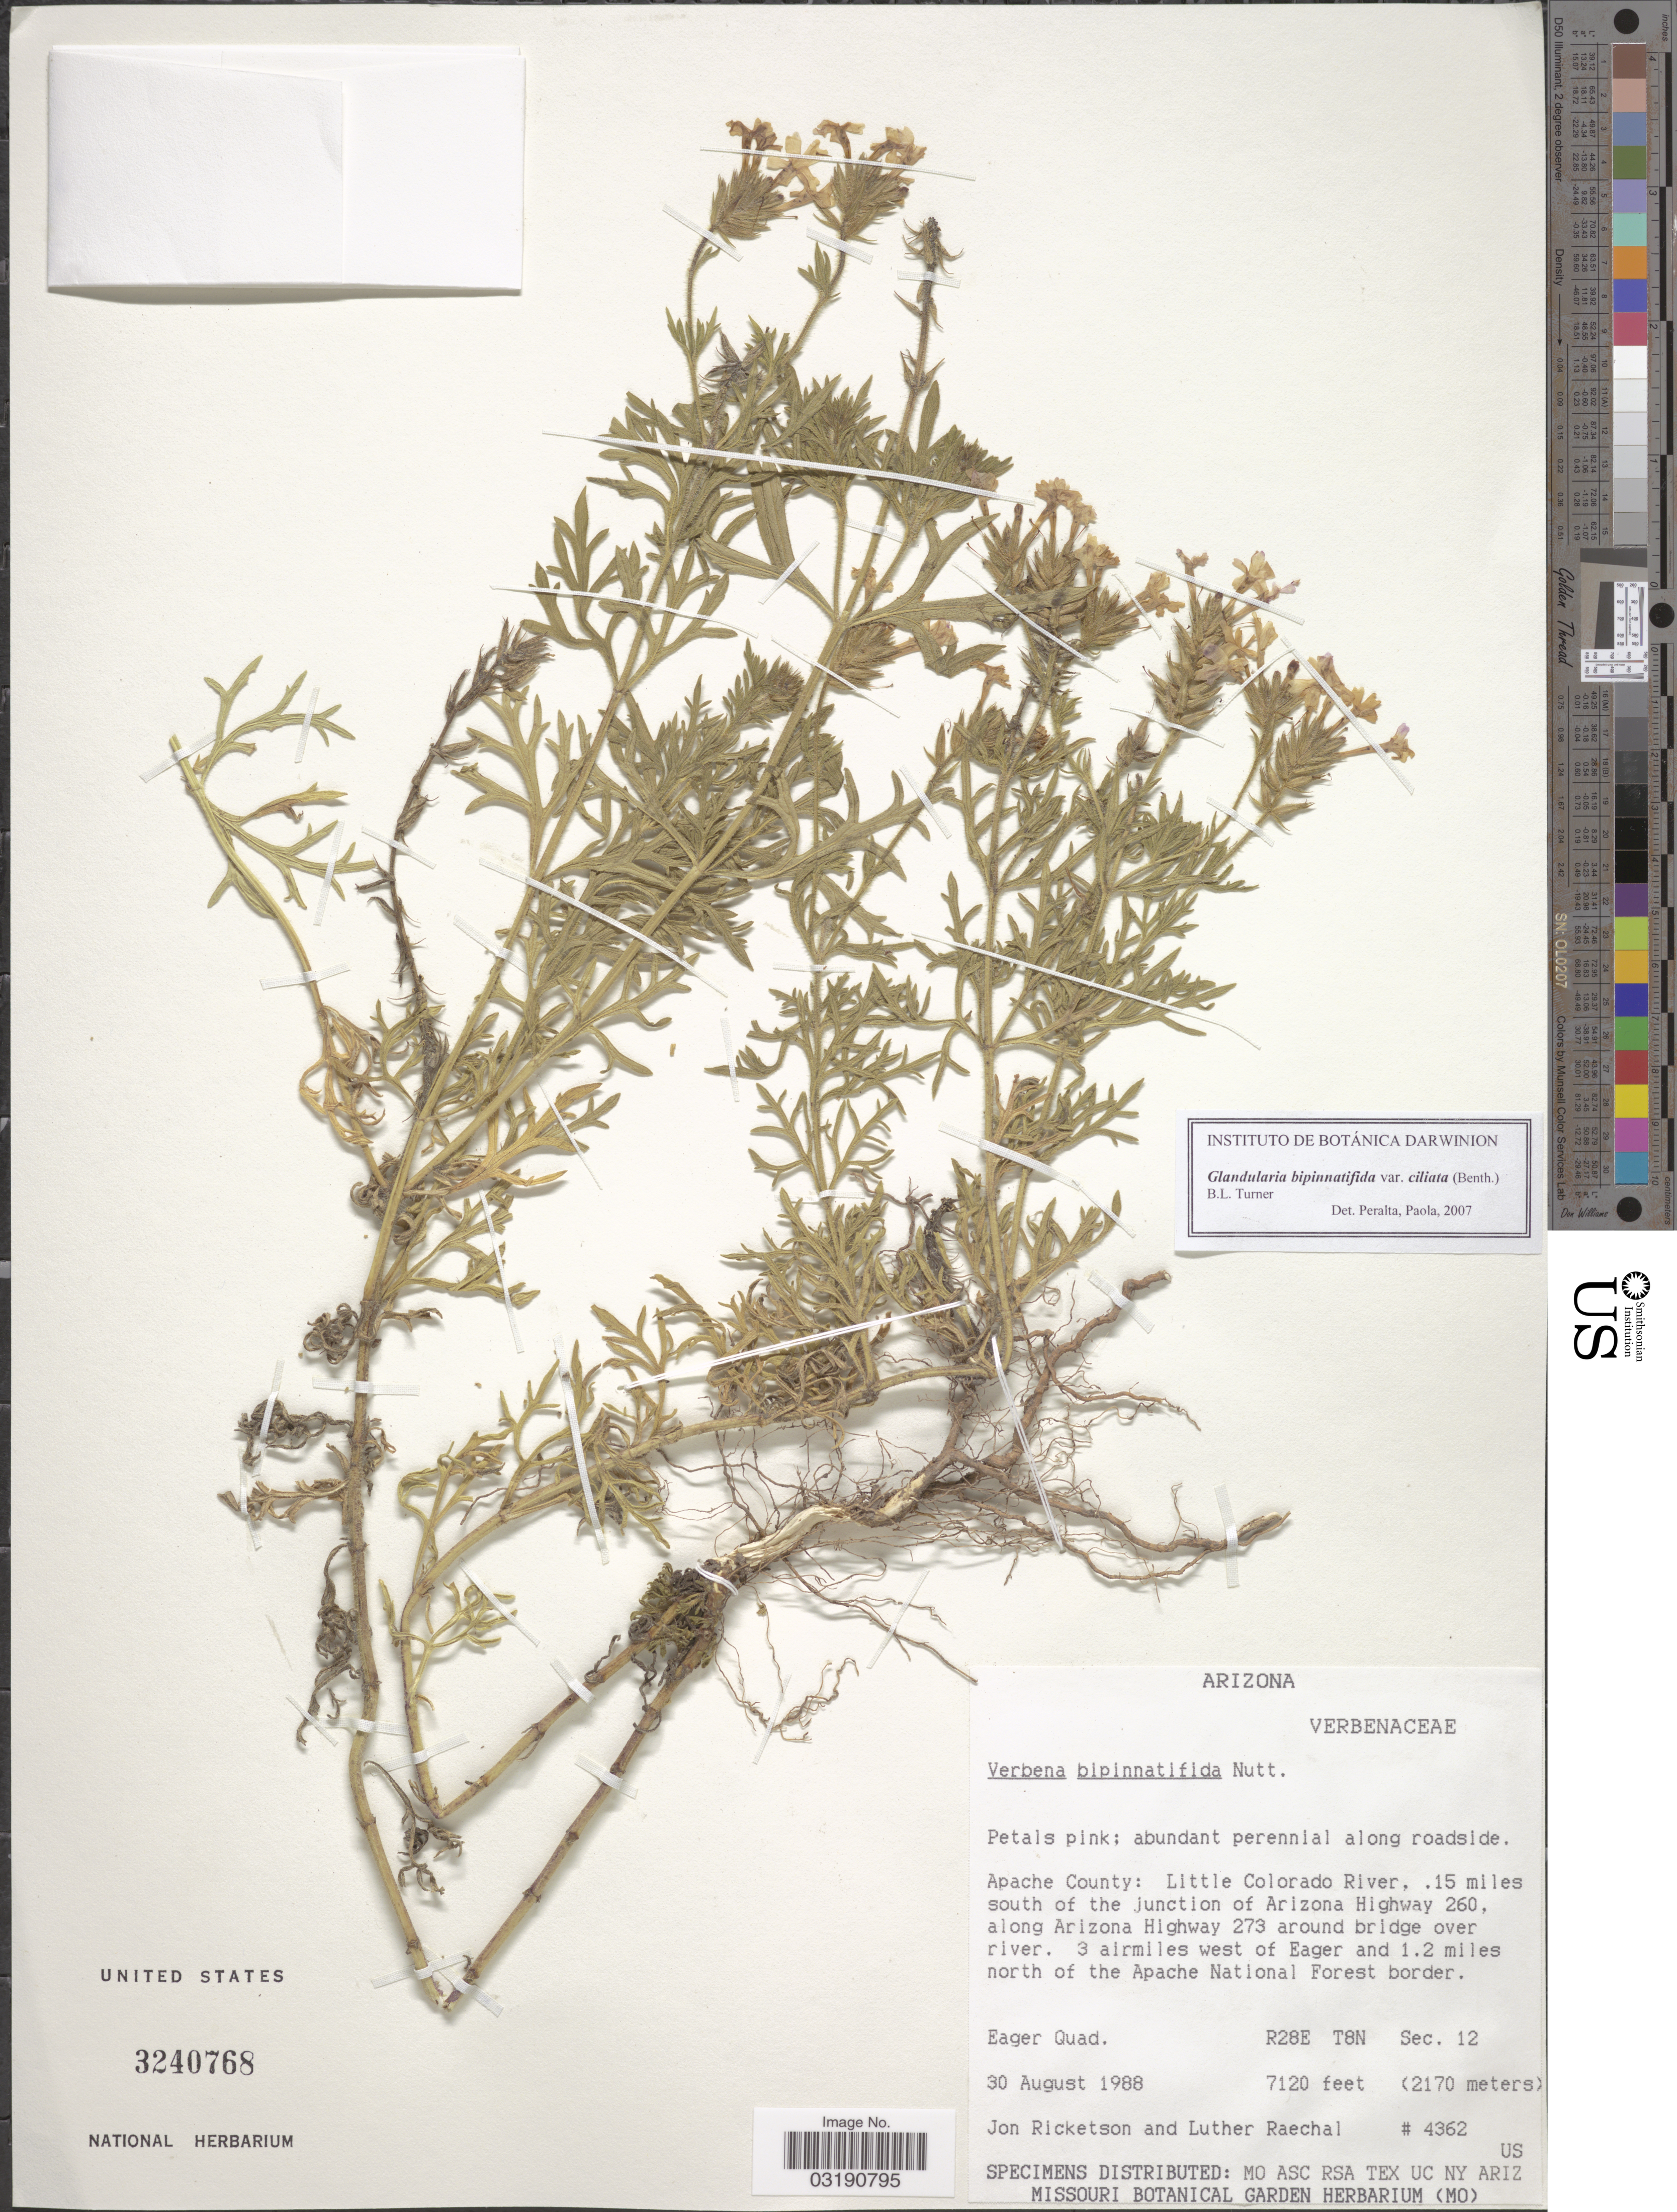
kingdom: Plantae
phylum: Tracheophyta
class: Magnoliopsida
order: Lamiales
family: Verbenaceae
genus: Verbena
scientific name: Verbena bipinnatifida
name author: (Schauer) Nutt.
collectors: J. Ricketson & L. Raechal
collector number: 4362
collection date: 1988-08-30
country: United States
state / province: Arizona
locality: Apache County: Little Colorado River,. 15 miles south of the junction of Arizona Highway 260, along Arizona Highway 273 around bridge over river. 3 airmiles west of Eager and 1.2 miles north of the Apache National Forest border. Eager Quad. R28E T8N Sec. 12.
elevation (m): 2170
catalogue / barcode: US 3240768